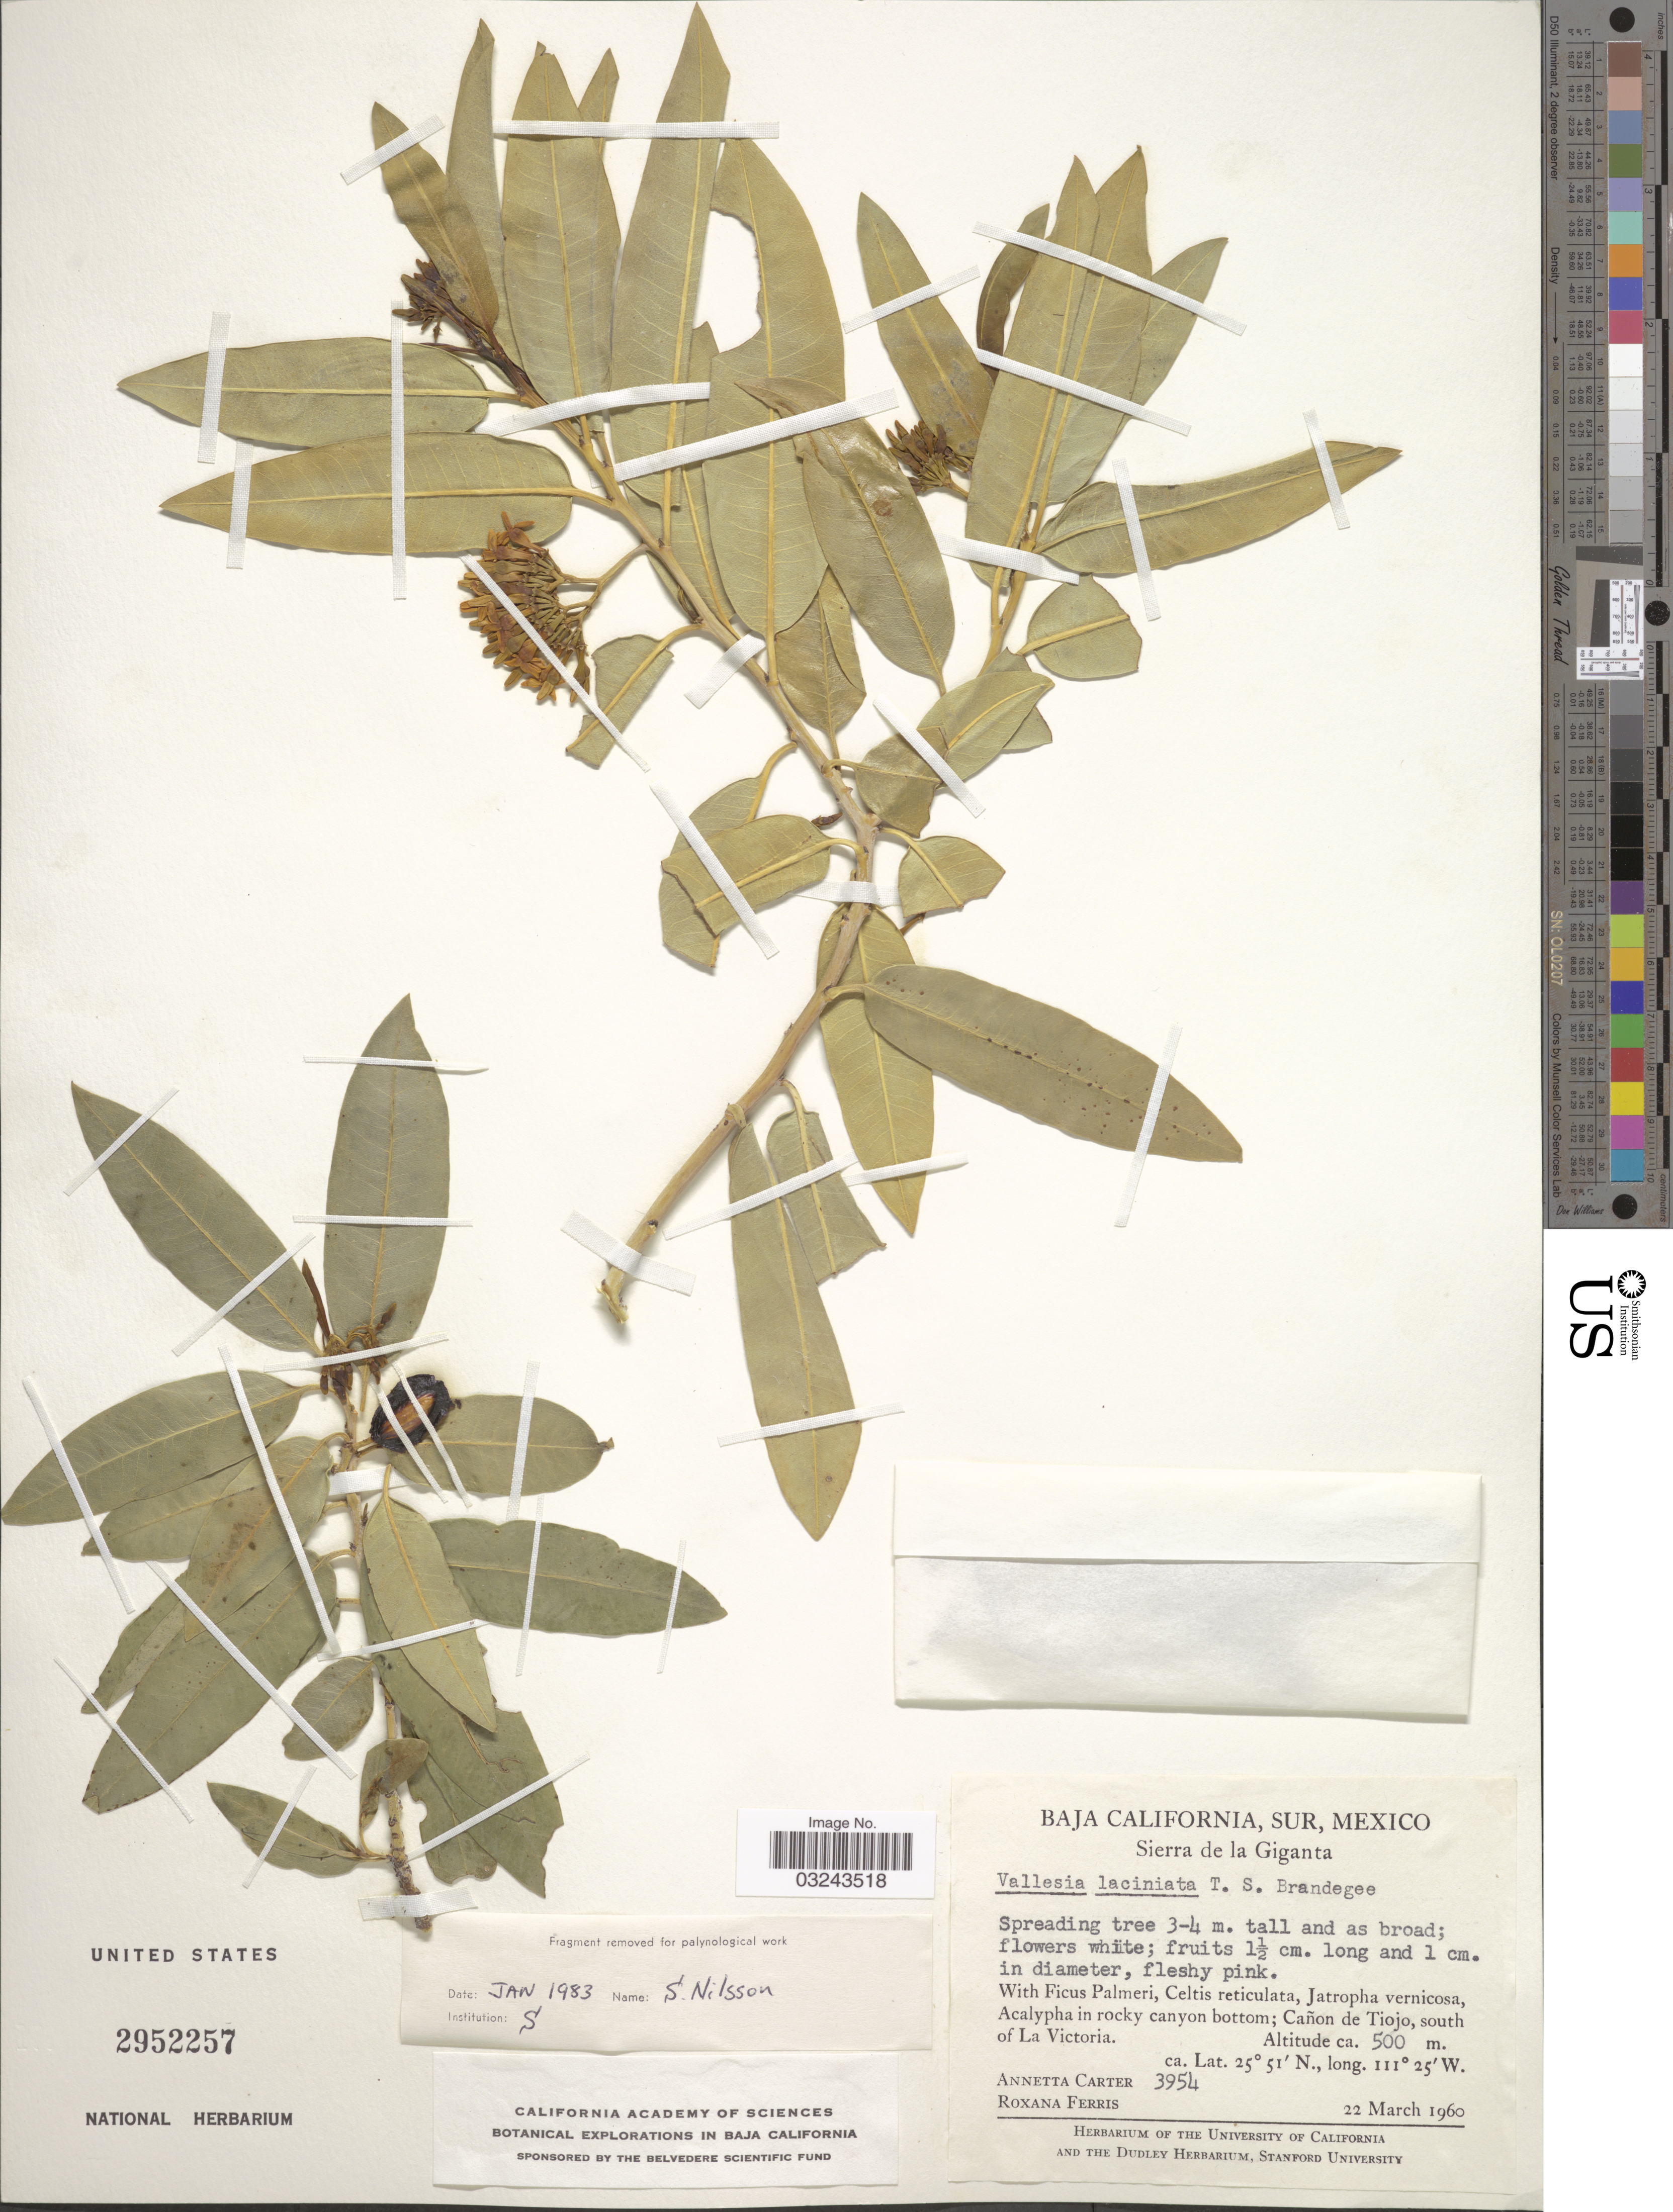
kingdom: Plantae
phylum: Tracheophyta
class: Magnoliopsida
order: Gentianales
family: Apocynaceae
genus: Vallesia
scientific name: Vallesia laciniata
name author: Brandegee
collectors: A. Carter & R. S. Ferris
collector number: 3954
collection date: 1960-03-22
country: Mexico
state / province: Baja California Sur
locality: Sierra de la Giganta, Cañon de Tiojo, south of La Victoria.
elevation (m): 500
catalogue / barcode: US 2952257